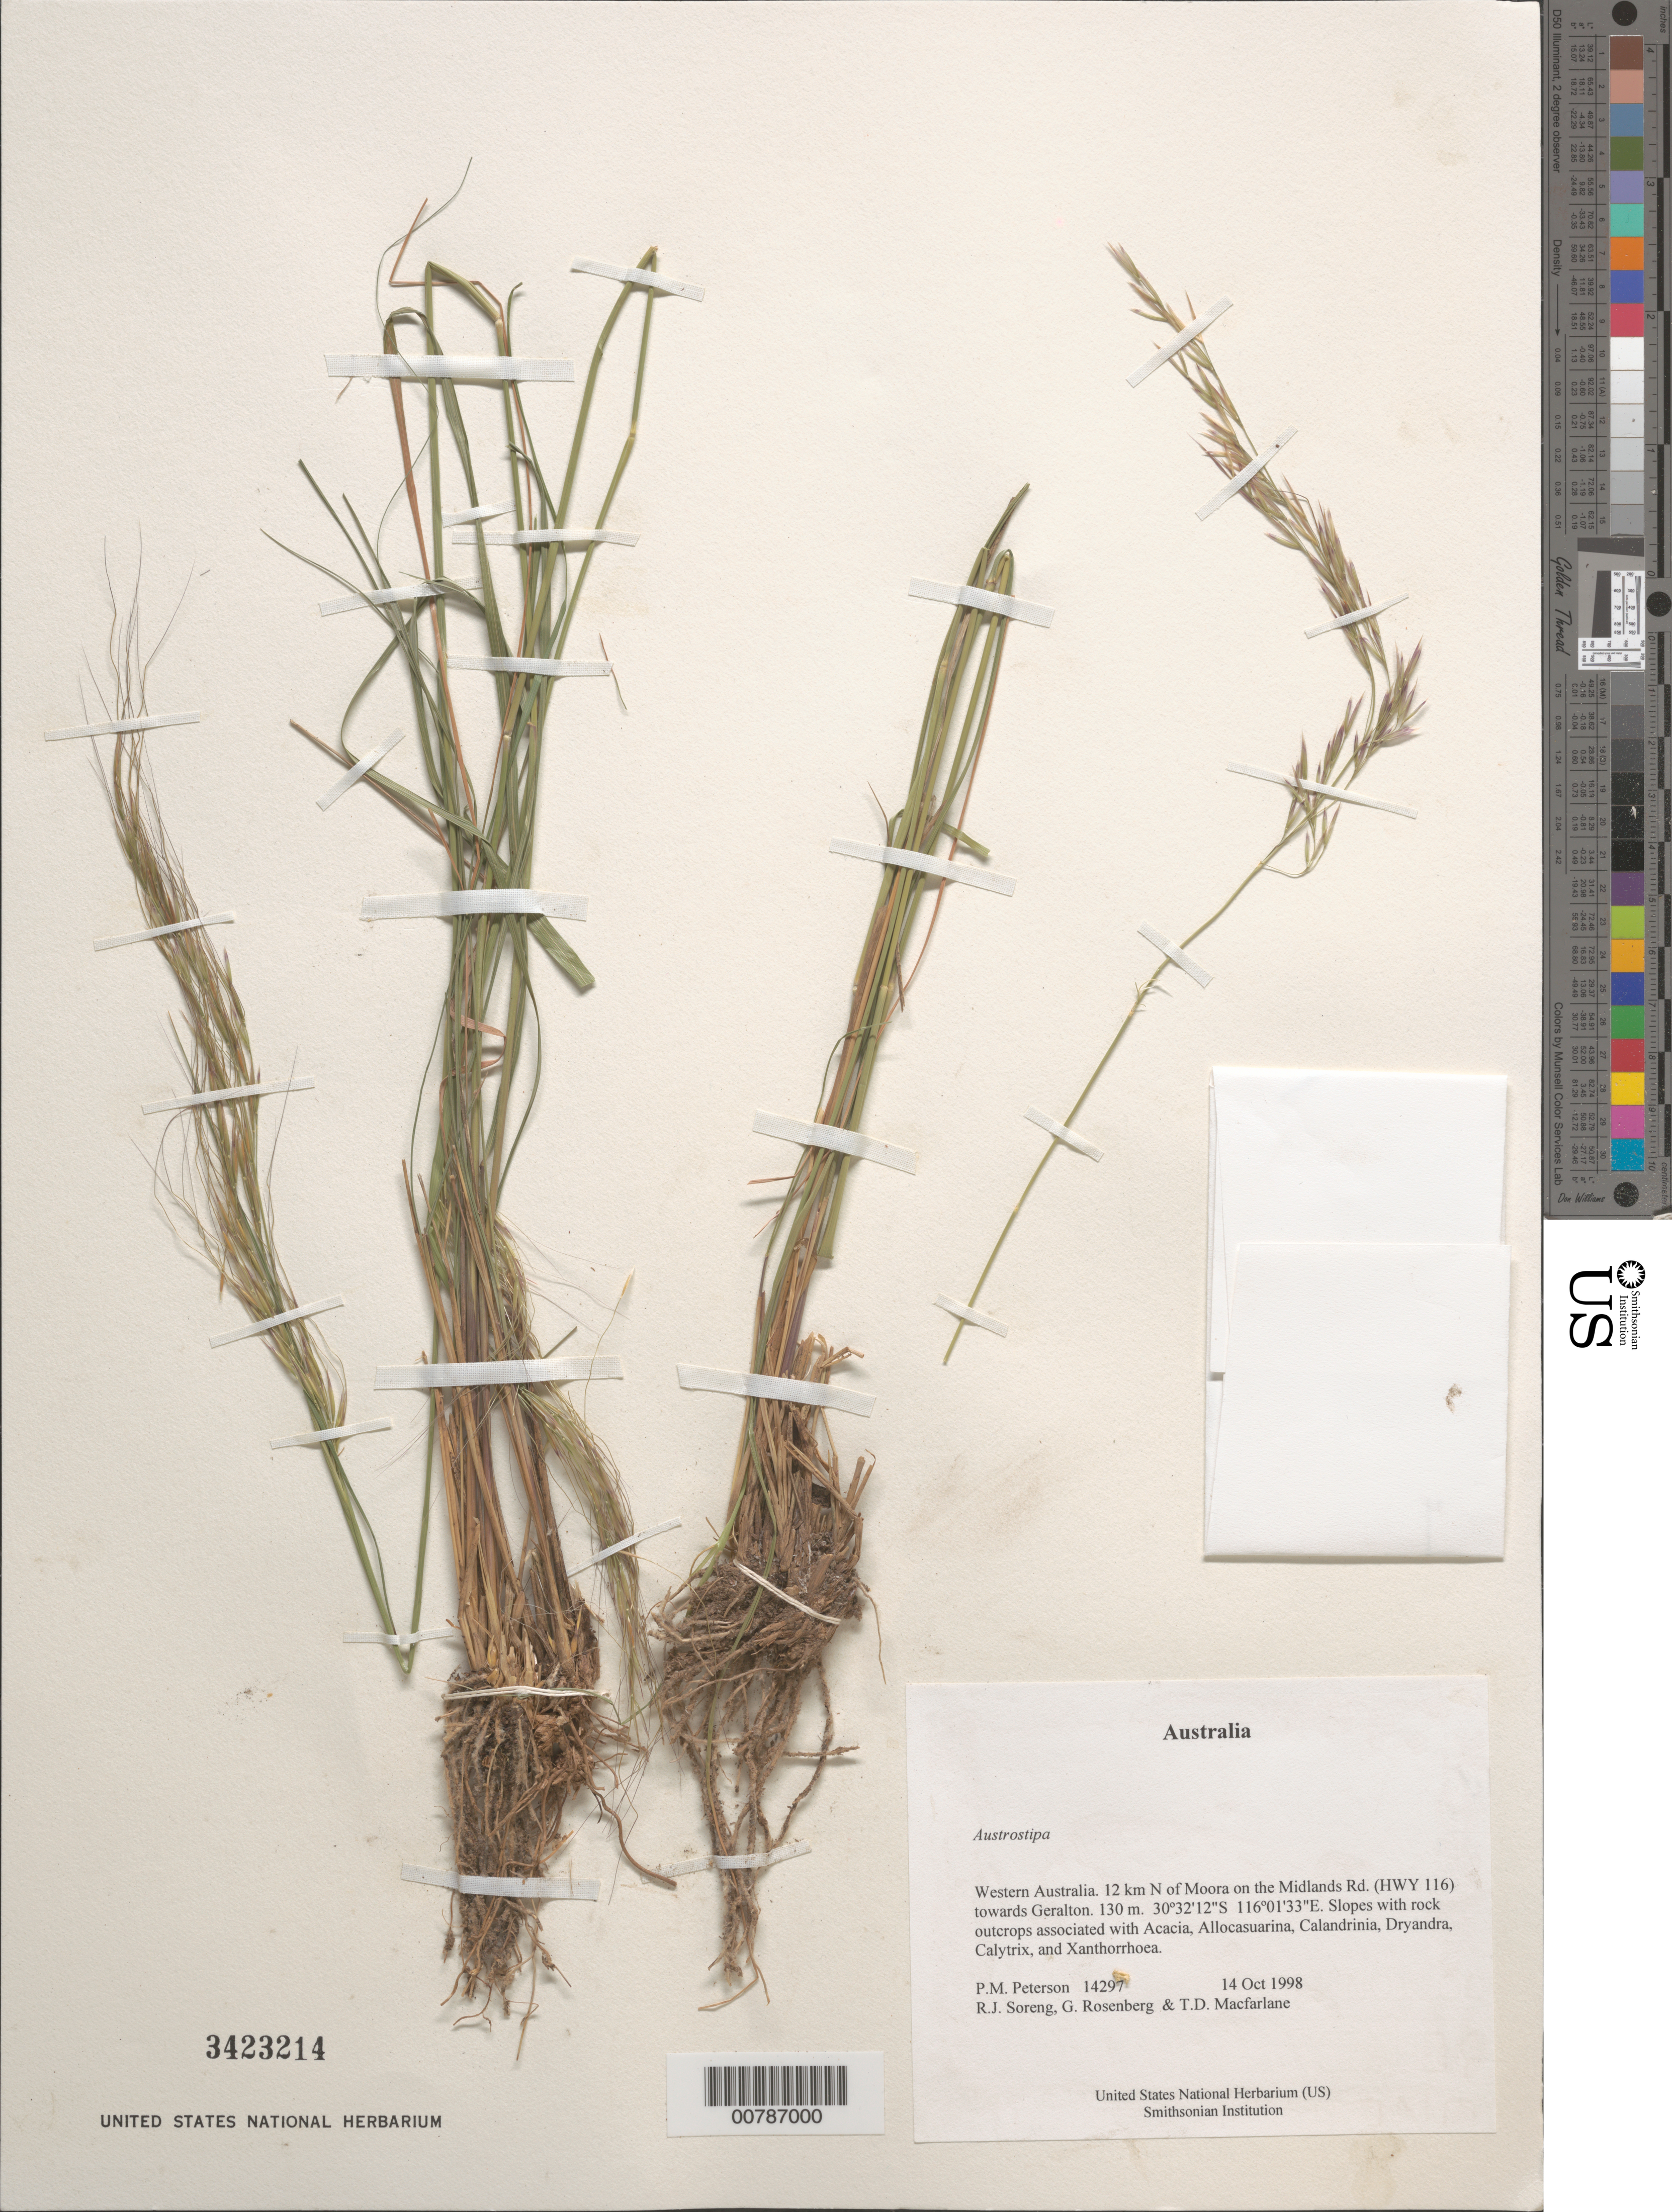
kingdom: Plantae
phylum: Tracheophyta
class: Liliopsida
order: Poales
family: Poaceae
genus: Austrostipa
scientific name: Austrostipa sp.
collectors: P. M. Peterson, R. J. Soreng, G. Rosenberg & T. Macfarlane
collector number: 14297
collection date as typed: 14 Oct 1998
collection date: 1998-10-14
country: Australia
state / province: Western Australia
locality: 12 km N of Moora on the Midlands Rd. (HWY 116) towards Geralton.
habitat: Slopes with rock outcrops associated with Acacia, Allocasuarina, Calandrinia, Dryandra, Calytrix, and Xanthorrhoea.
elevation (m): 130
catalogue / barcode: US 3423214